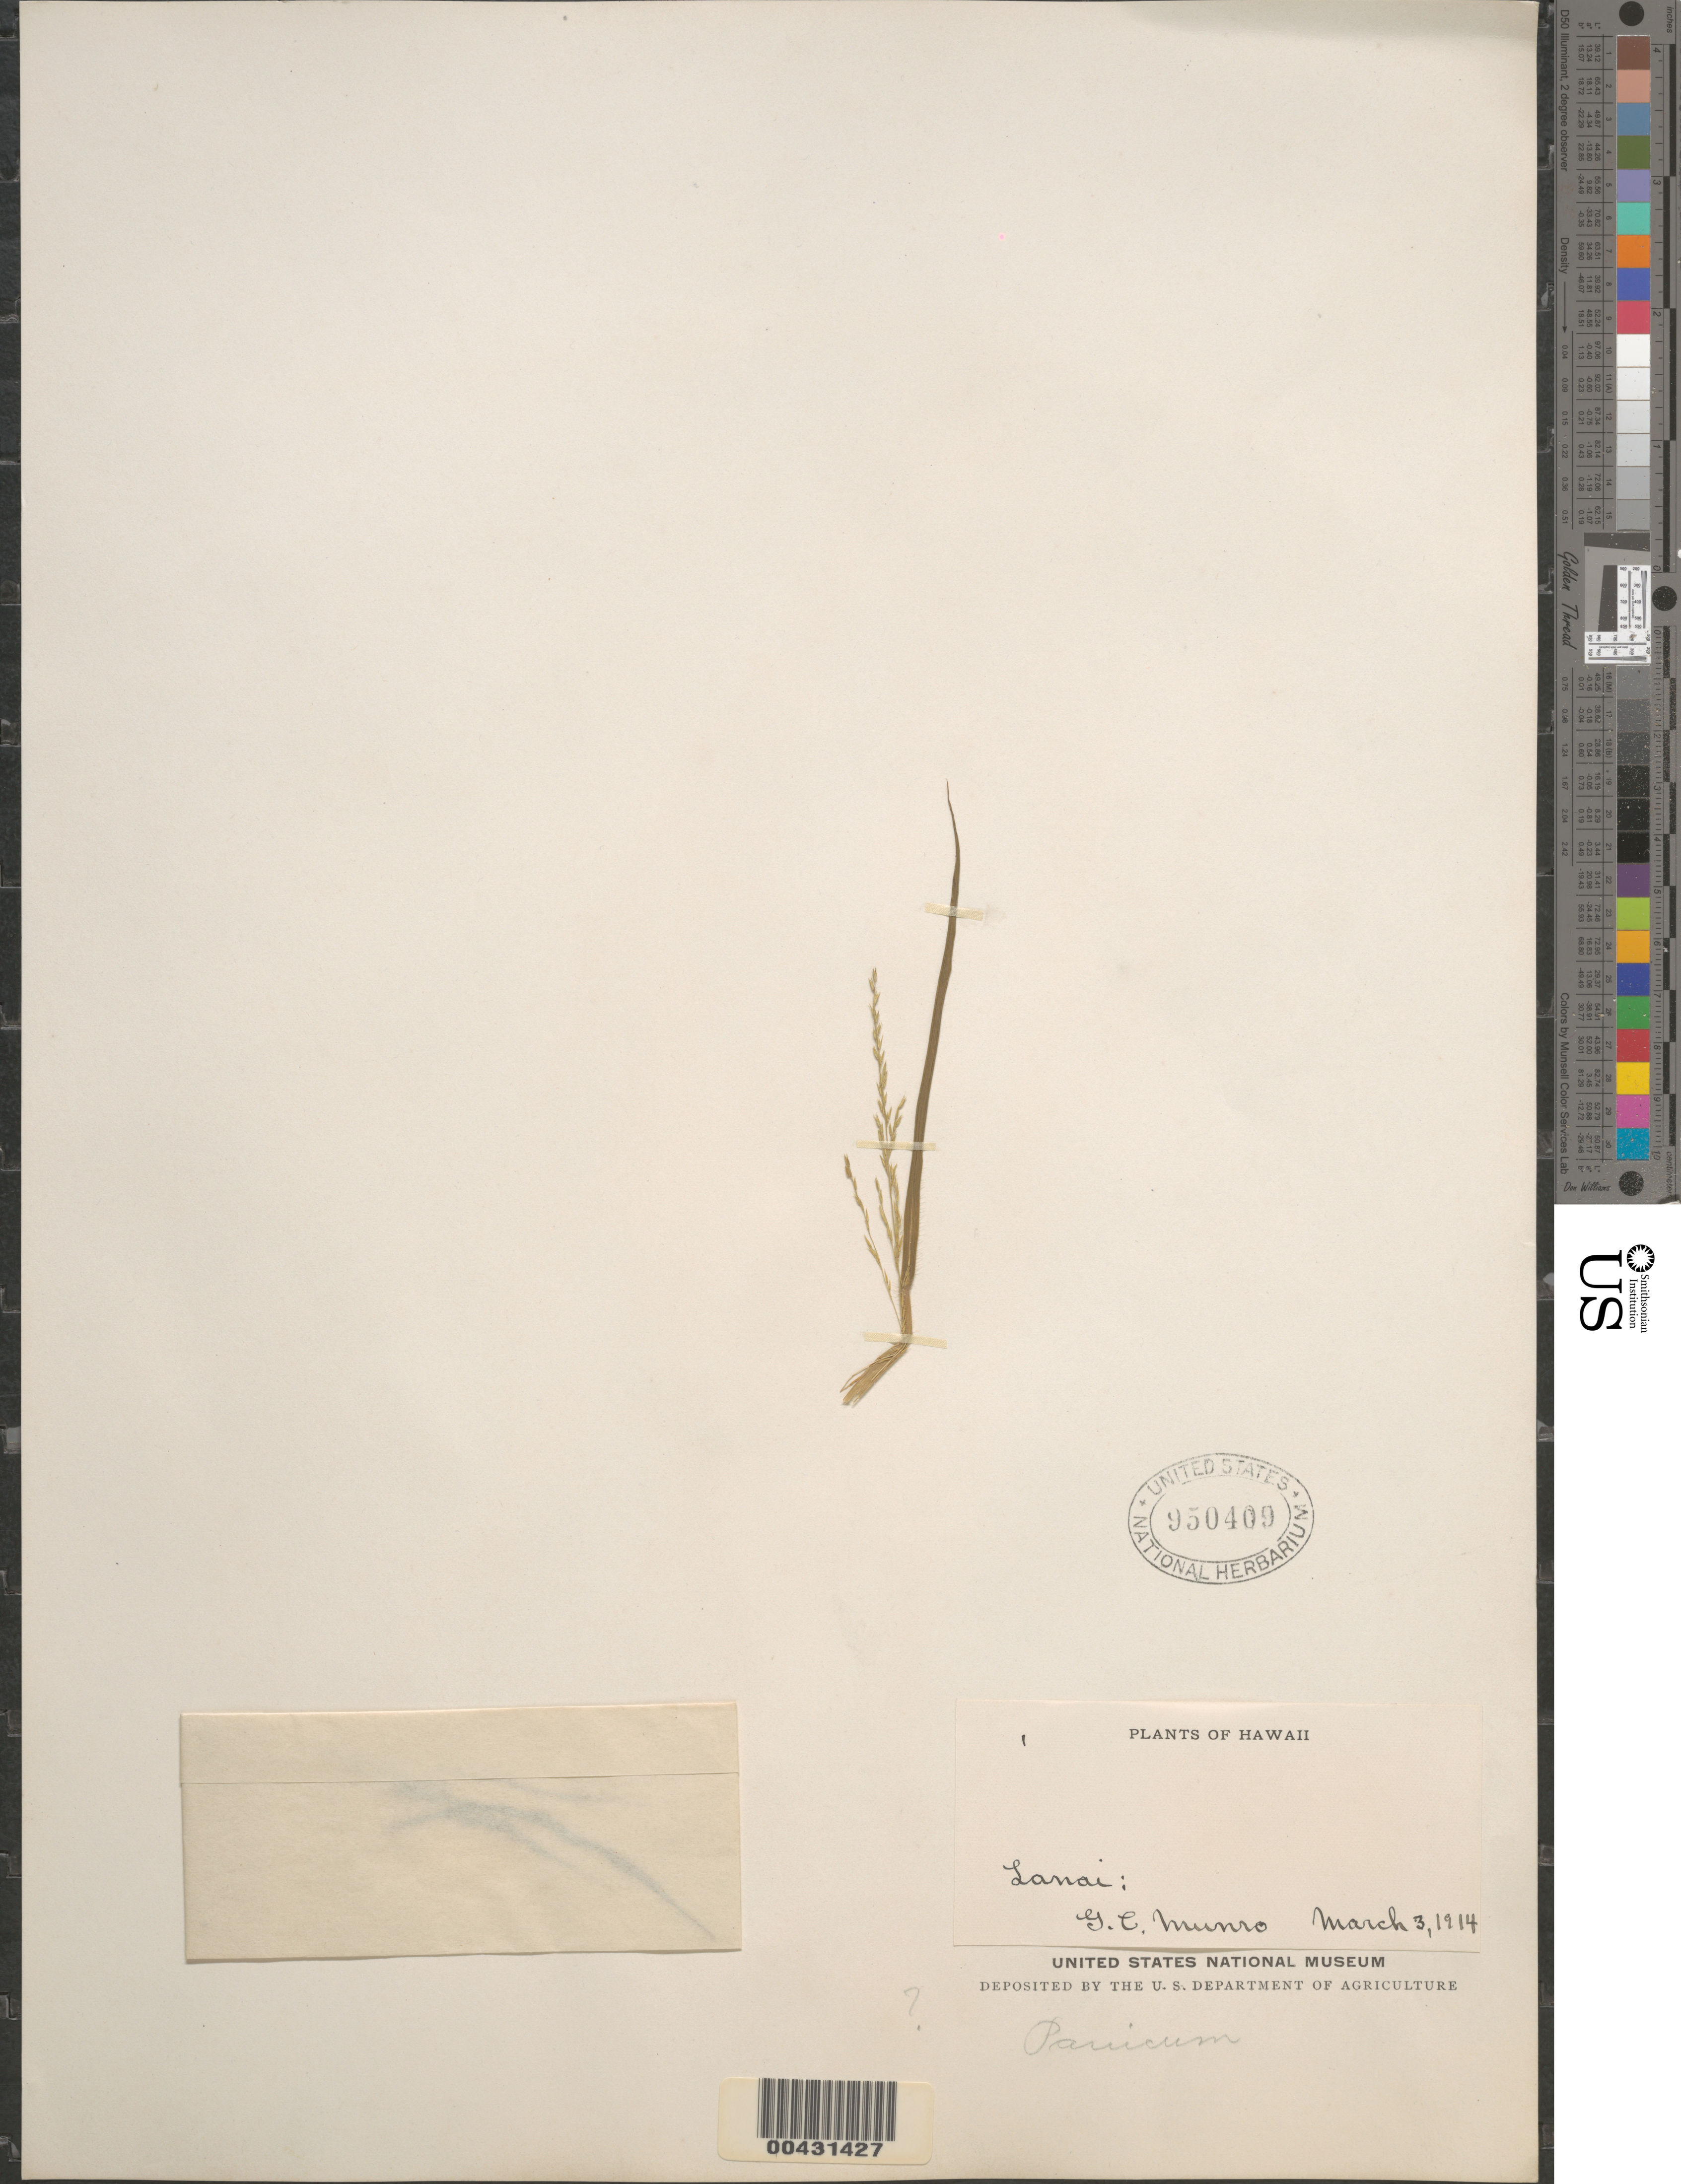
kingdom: Plantae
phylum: Tracheophyta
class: Liliopsida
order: Poales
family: Poaceae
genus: Panicum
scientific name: Panicum tenuifolium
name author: Hook. & Arn.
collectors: G. C. Munro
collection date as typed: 3 Mar 1914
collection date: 1914-03-03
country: United States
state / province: Hawaii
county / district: Maui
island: Lana'i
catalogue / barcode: US 950409